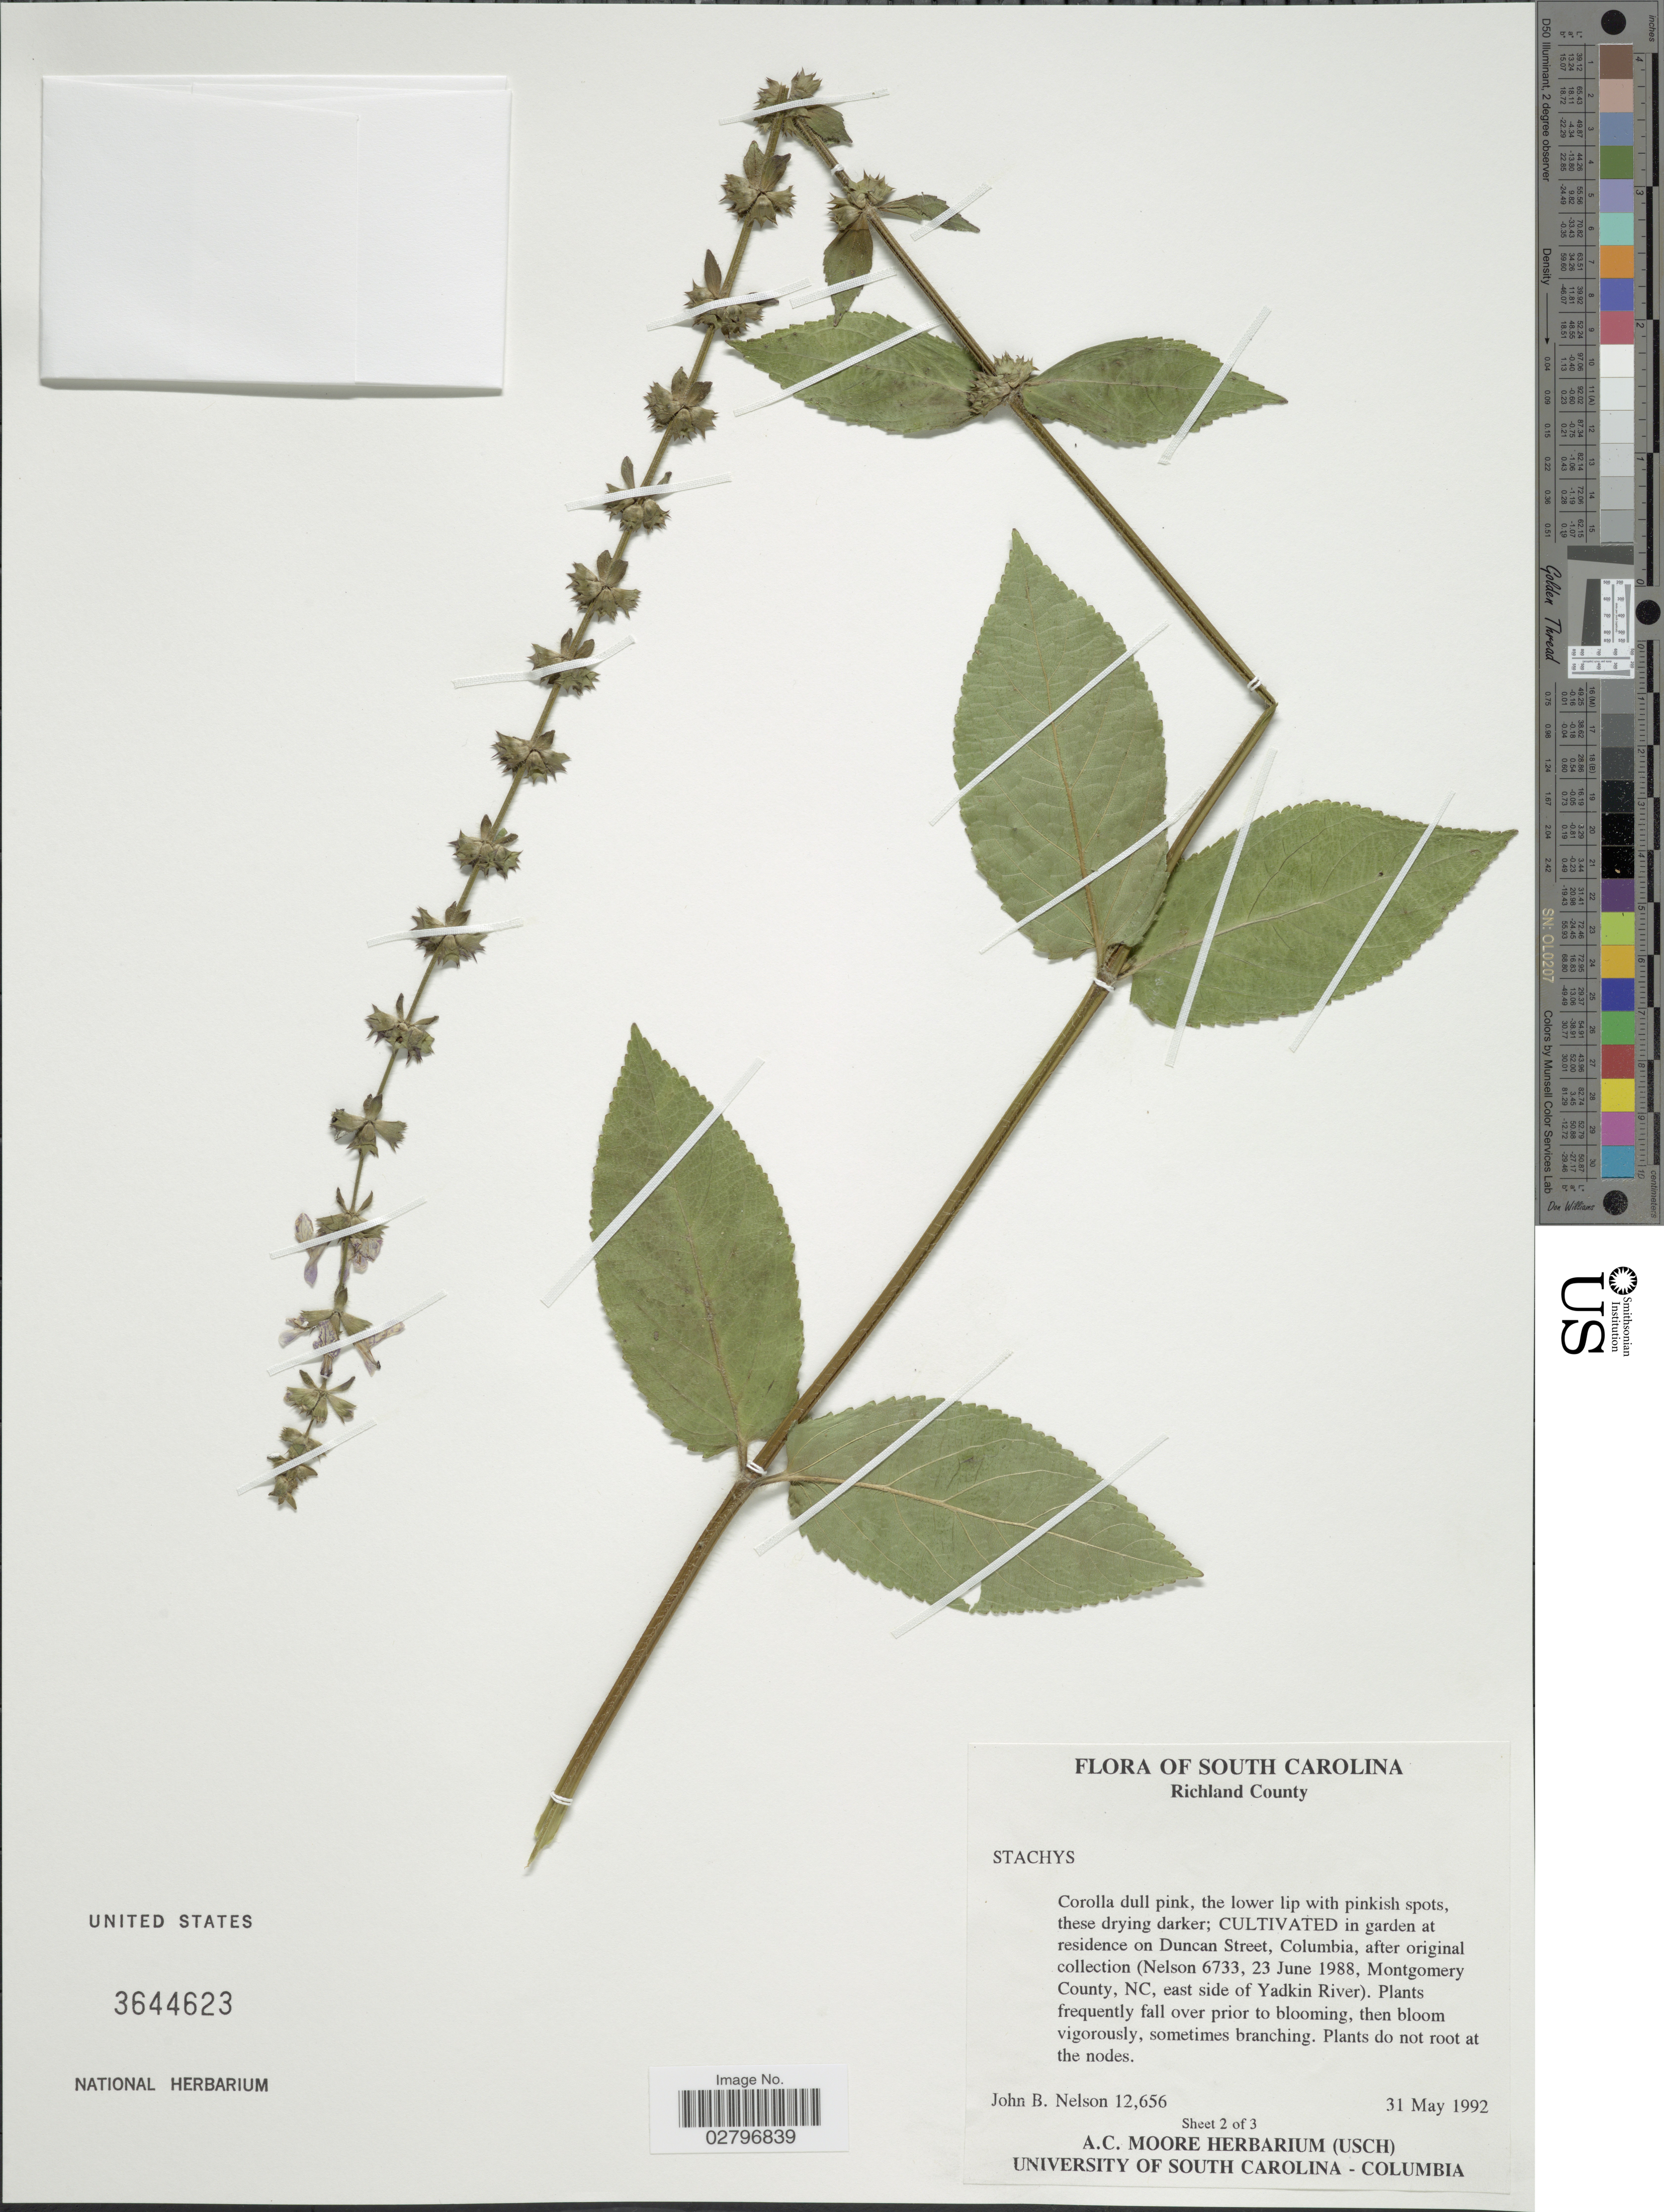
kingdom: Plantae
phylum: Tracheophyta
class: Magnoliopsida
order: Lamiales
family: Lamiaceae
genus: Stachys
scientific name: Stachys sp.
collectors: J. B. Nelson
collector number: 12656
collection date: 1992-05-31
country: United States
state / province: South Carolina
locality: Richland County, Cultivated in garden at residence on Duncan Street, Columbia.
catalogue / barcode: US 3644623